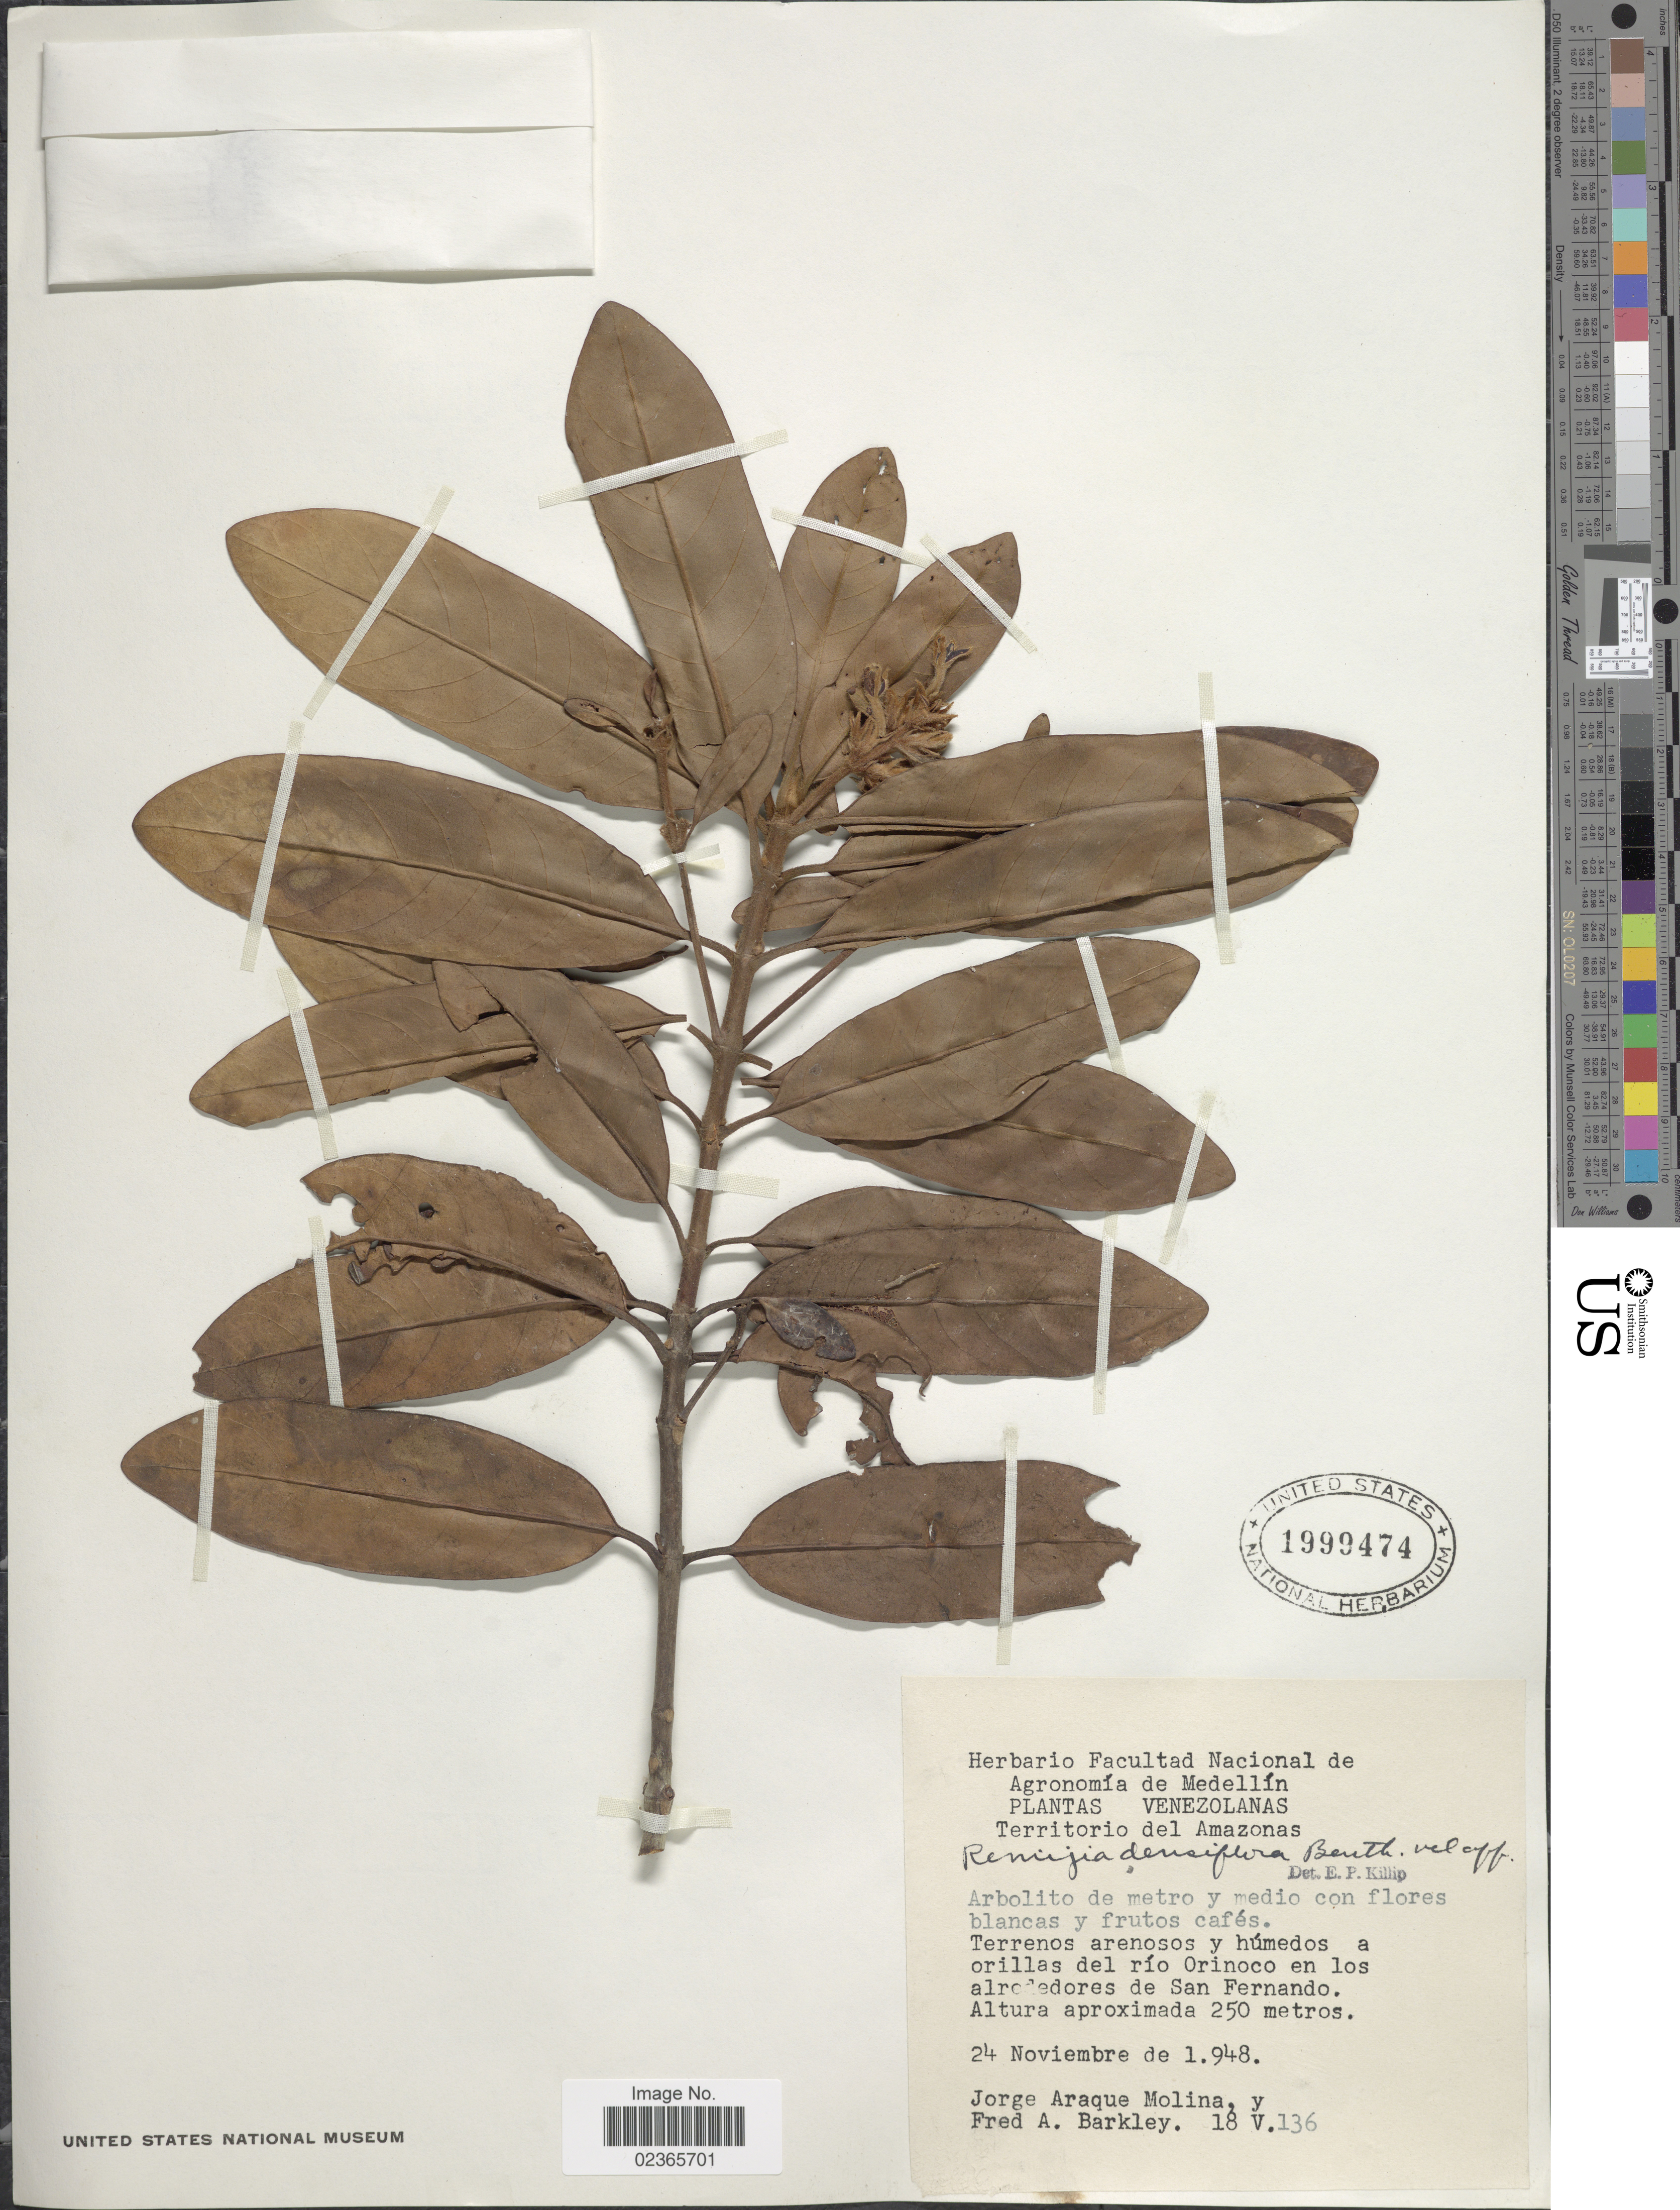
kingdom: Plantae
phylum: Tracheophyta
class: Magnoliopsida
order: Gentianales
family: Rubiaceae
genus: Remijia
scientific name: Remijia densiflora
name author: Benth.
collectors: J. Araque Molina & F. A. Barkley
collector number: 18V136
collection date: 1948-11-24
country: Venezuela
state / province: Amazonas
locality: Terrenos arenosos y humedos a orillas del rio Orinoco en los alrededores de San Fernando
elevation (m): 250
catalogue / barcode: US 1999474